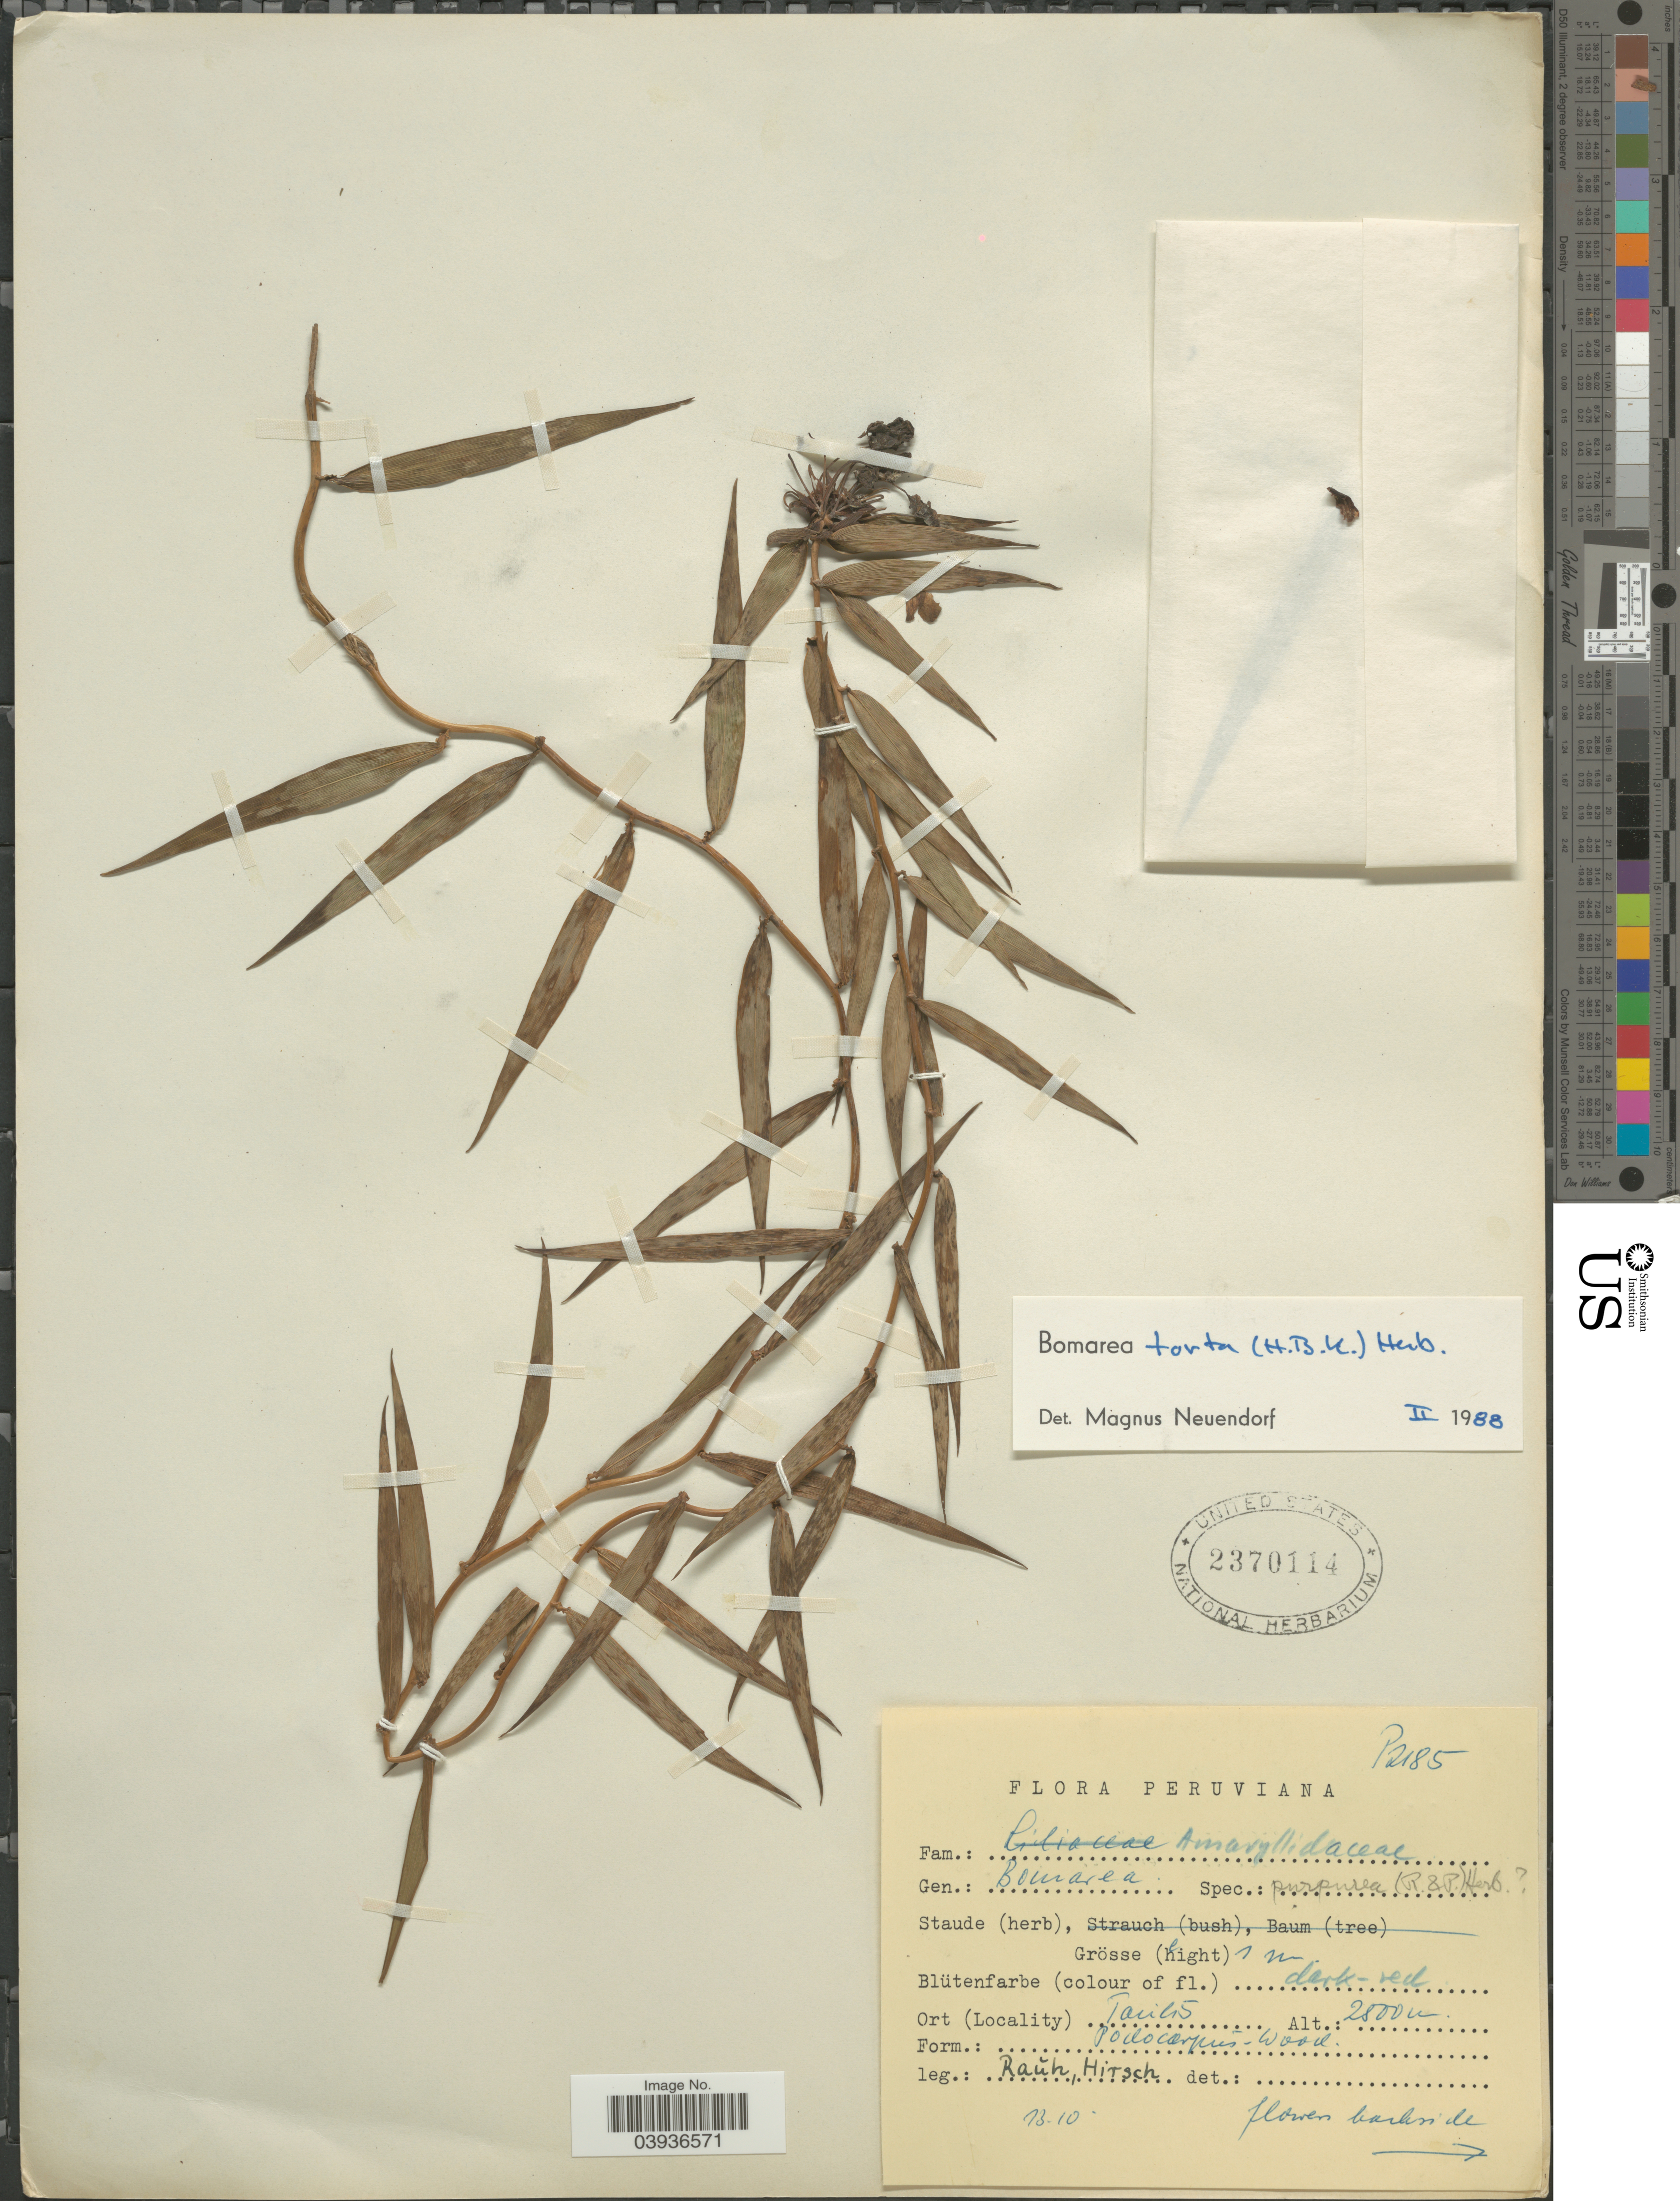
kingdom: Plantae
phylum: Tracheophyta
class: Liliopsida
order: Liliales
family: Alstroemeriaceae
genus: Bomarea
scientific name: Bomarea torta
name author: (Kunth) Herb.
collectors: -. Rauh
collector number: P2185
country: Peru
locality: Taulis.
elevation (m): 2800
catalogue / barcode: US 2370114